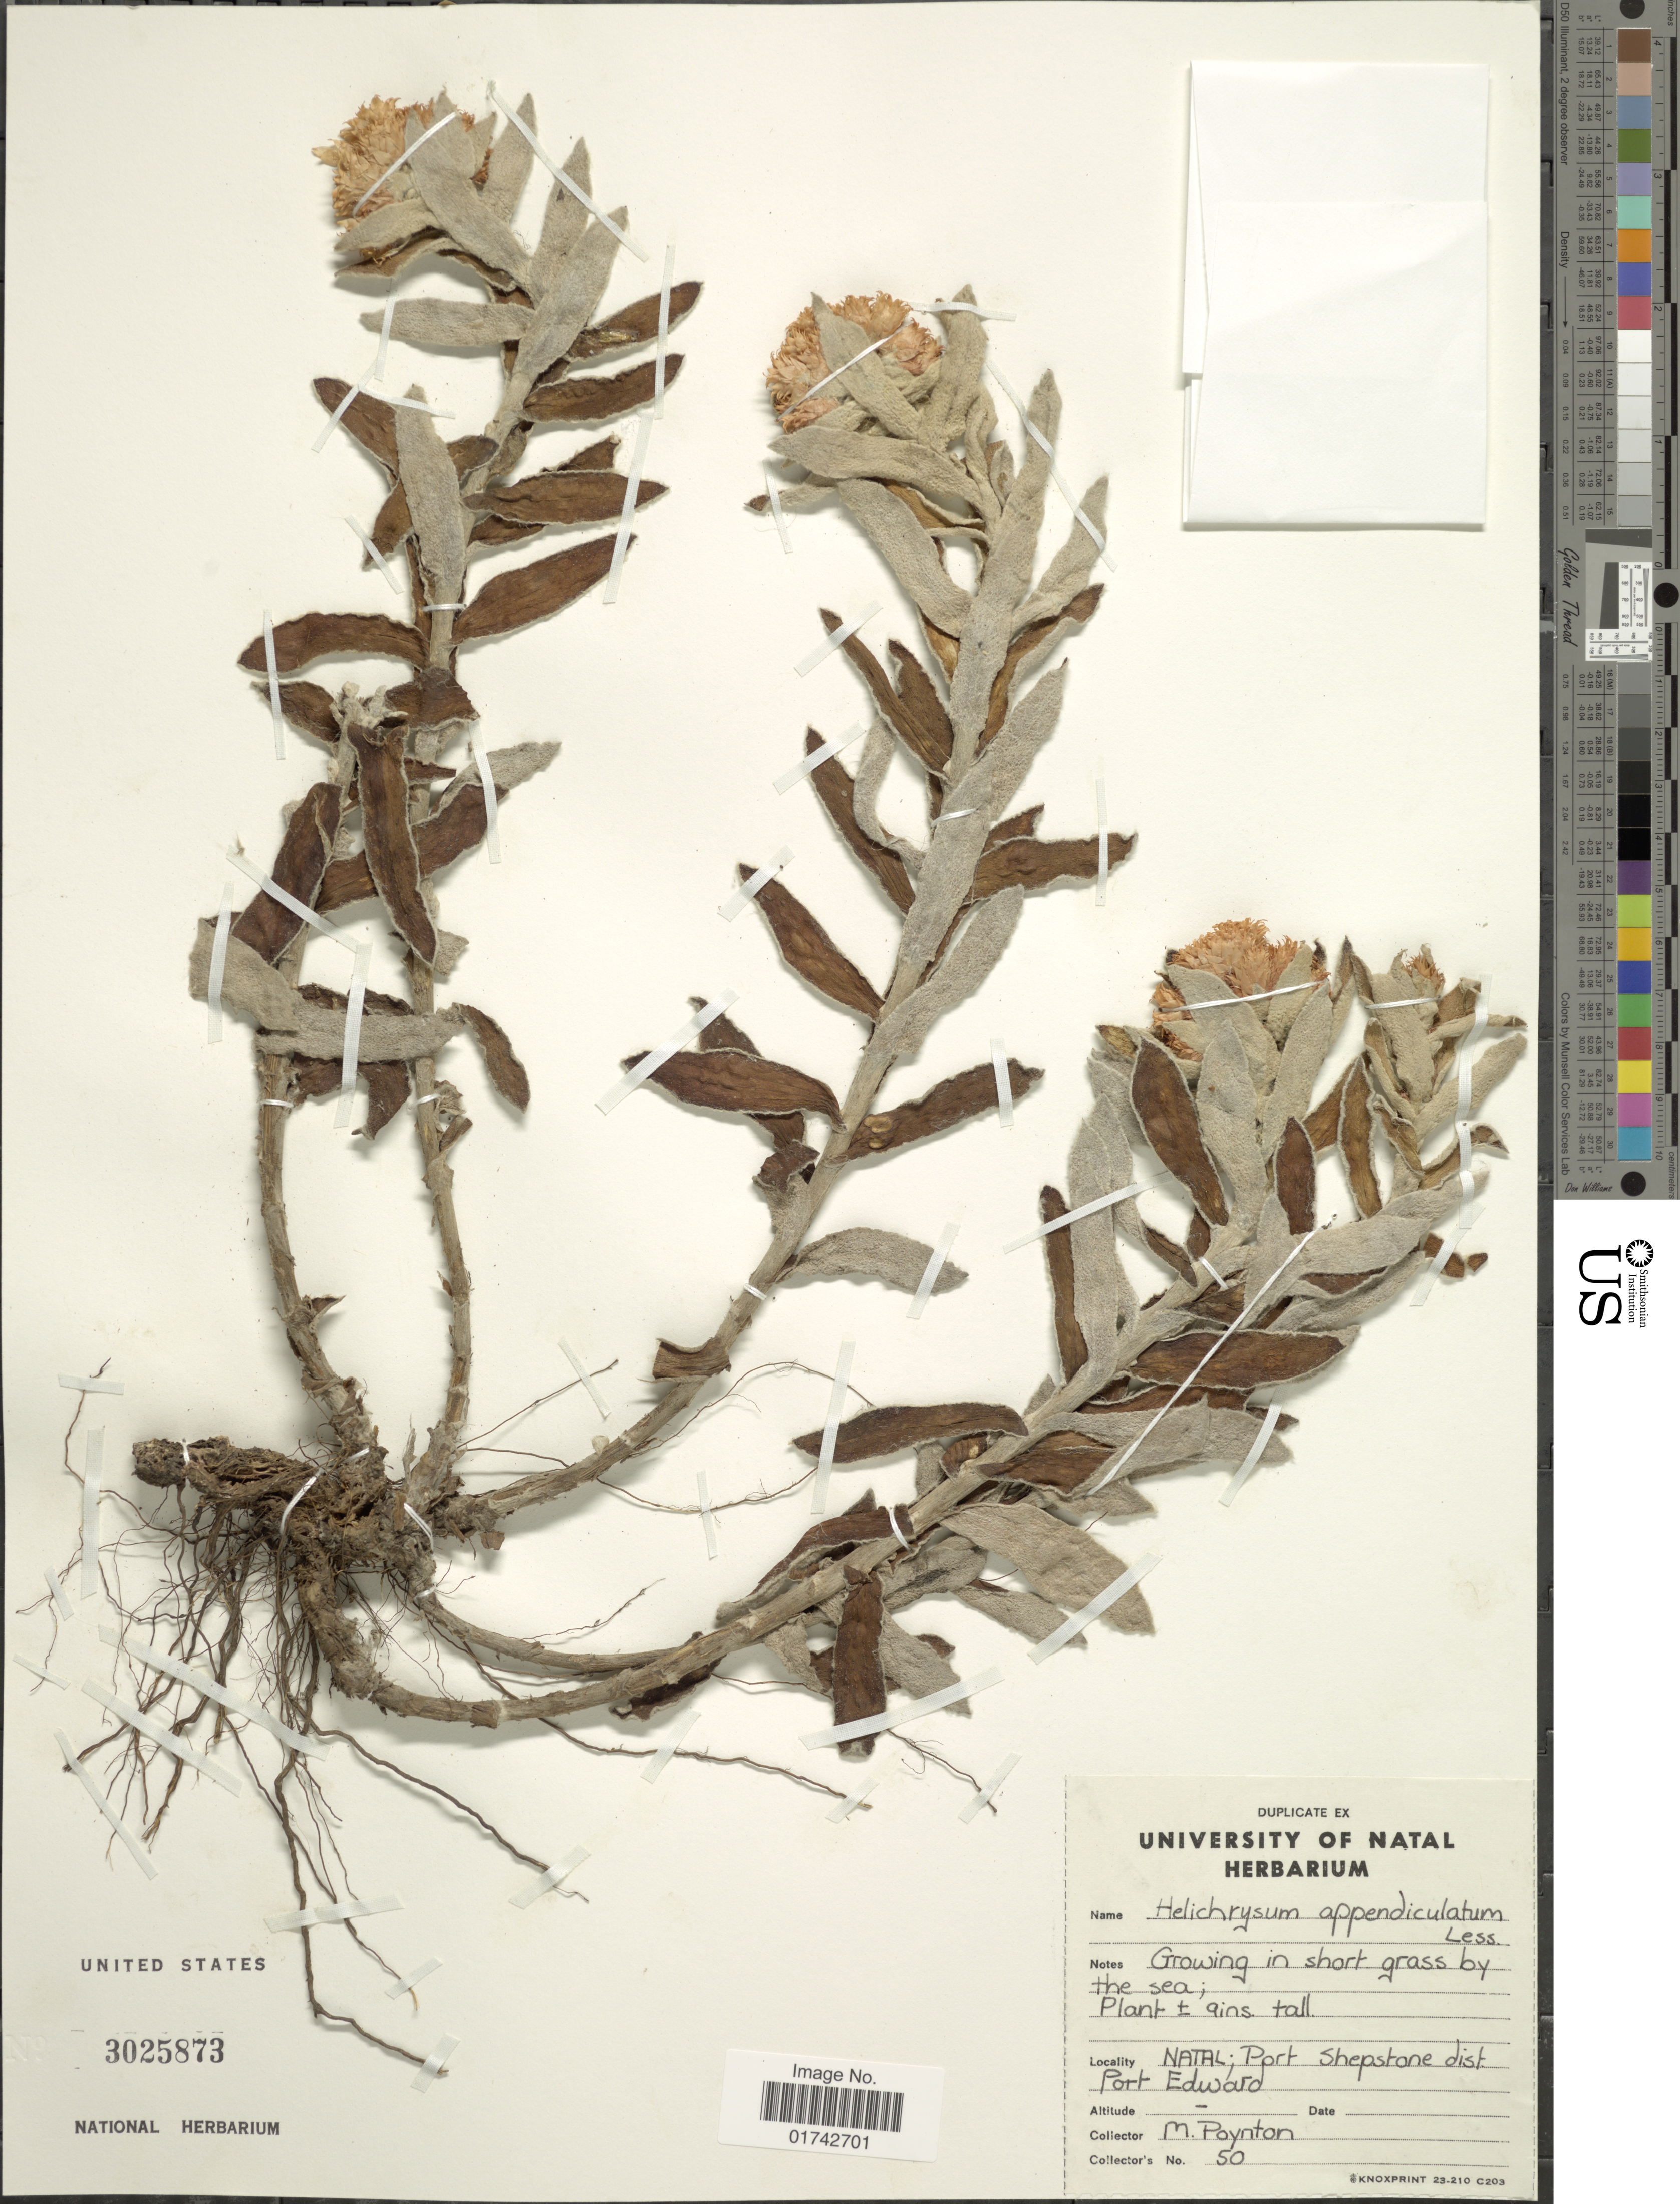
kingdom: Plantae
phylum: Tracheophyta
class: Magnoliopsida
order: Asterales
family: Asteraceae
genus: Helichrysum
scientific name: Helichrysum appendiculatum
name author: (L. f.) Less.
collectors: M. Poynton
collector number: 50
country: South Africa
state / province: KwaZulu-Natal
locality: Natal. Port Shepstone dist. Port Edward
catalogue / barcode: US 3025873